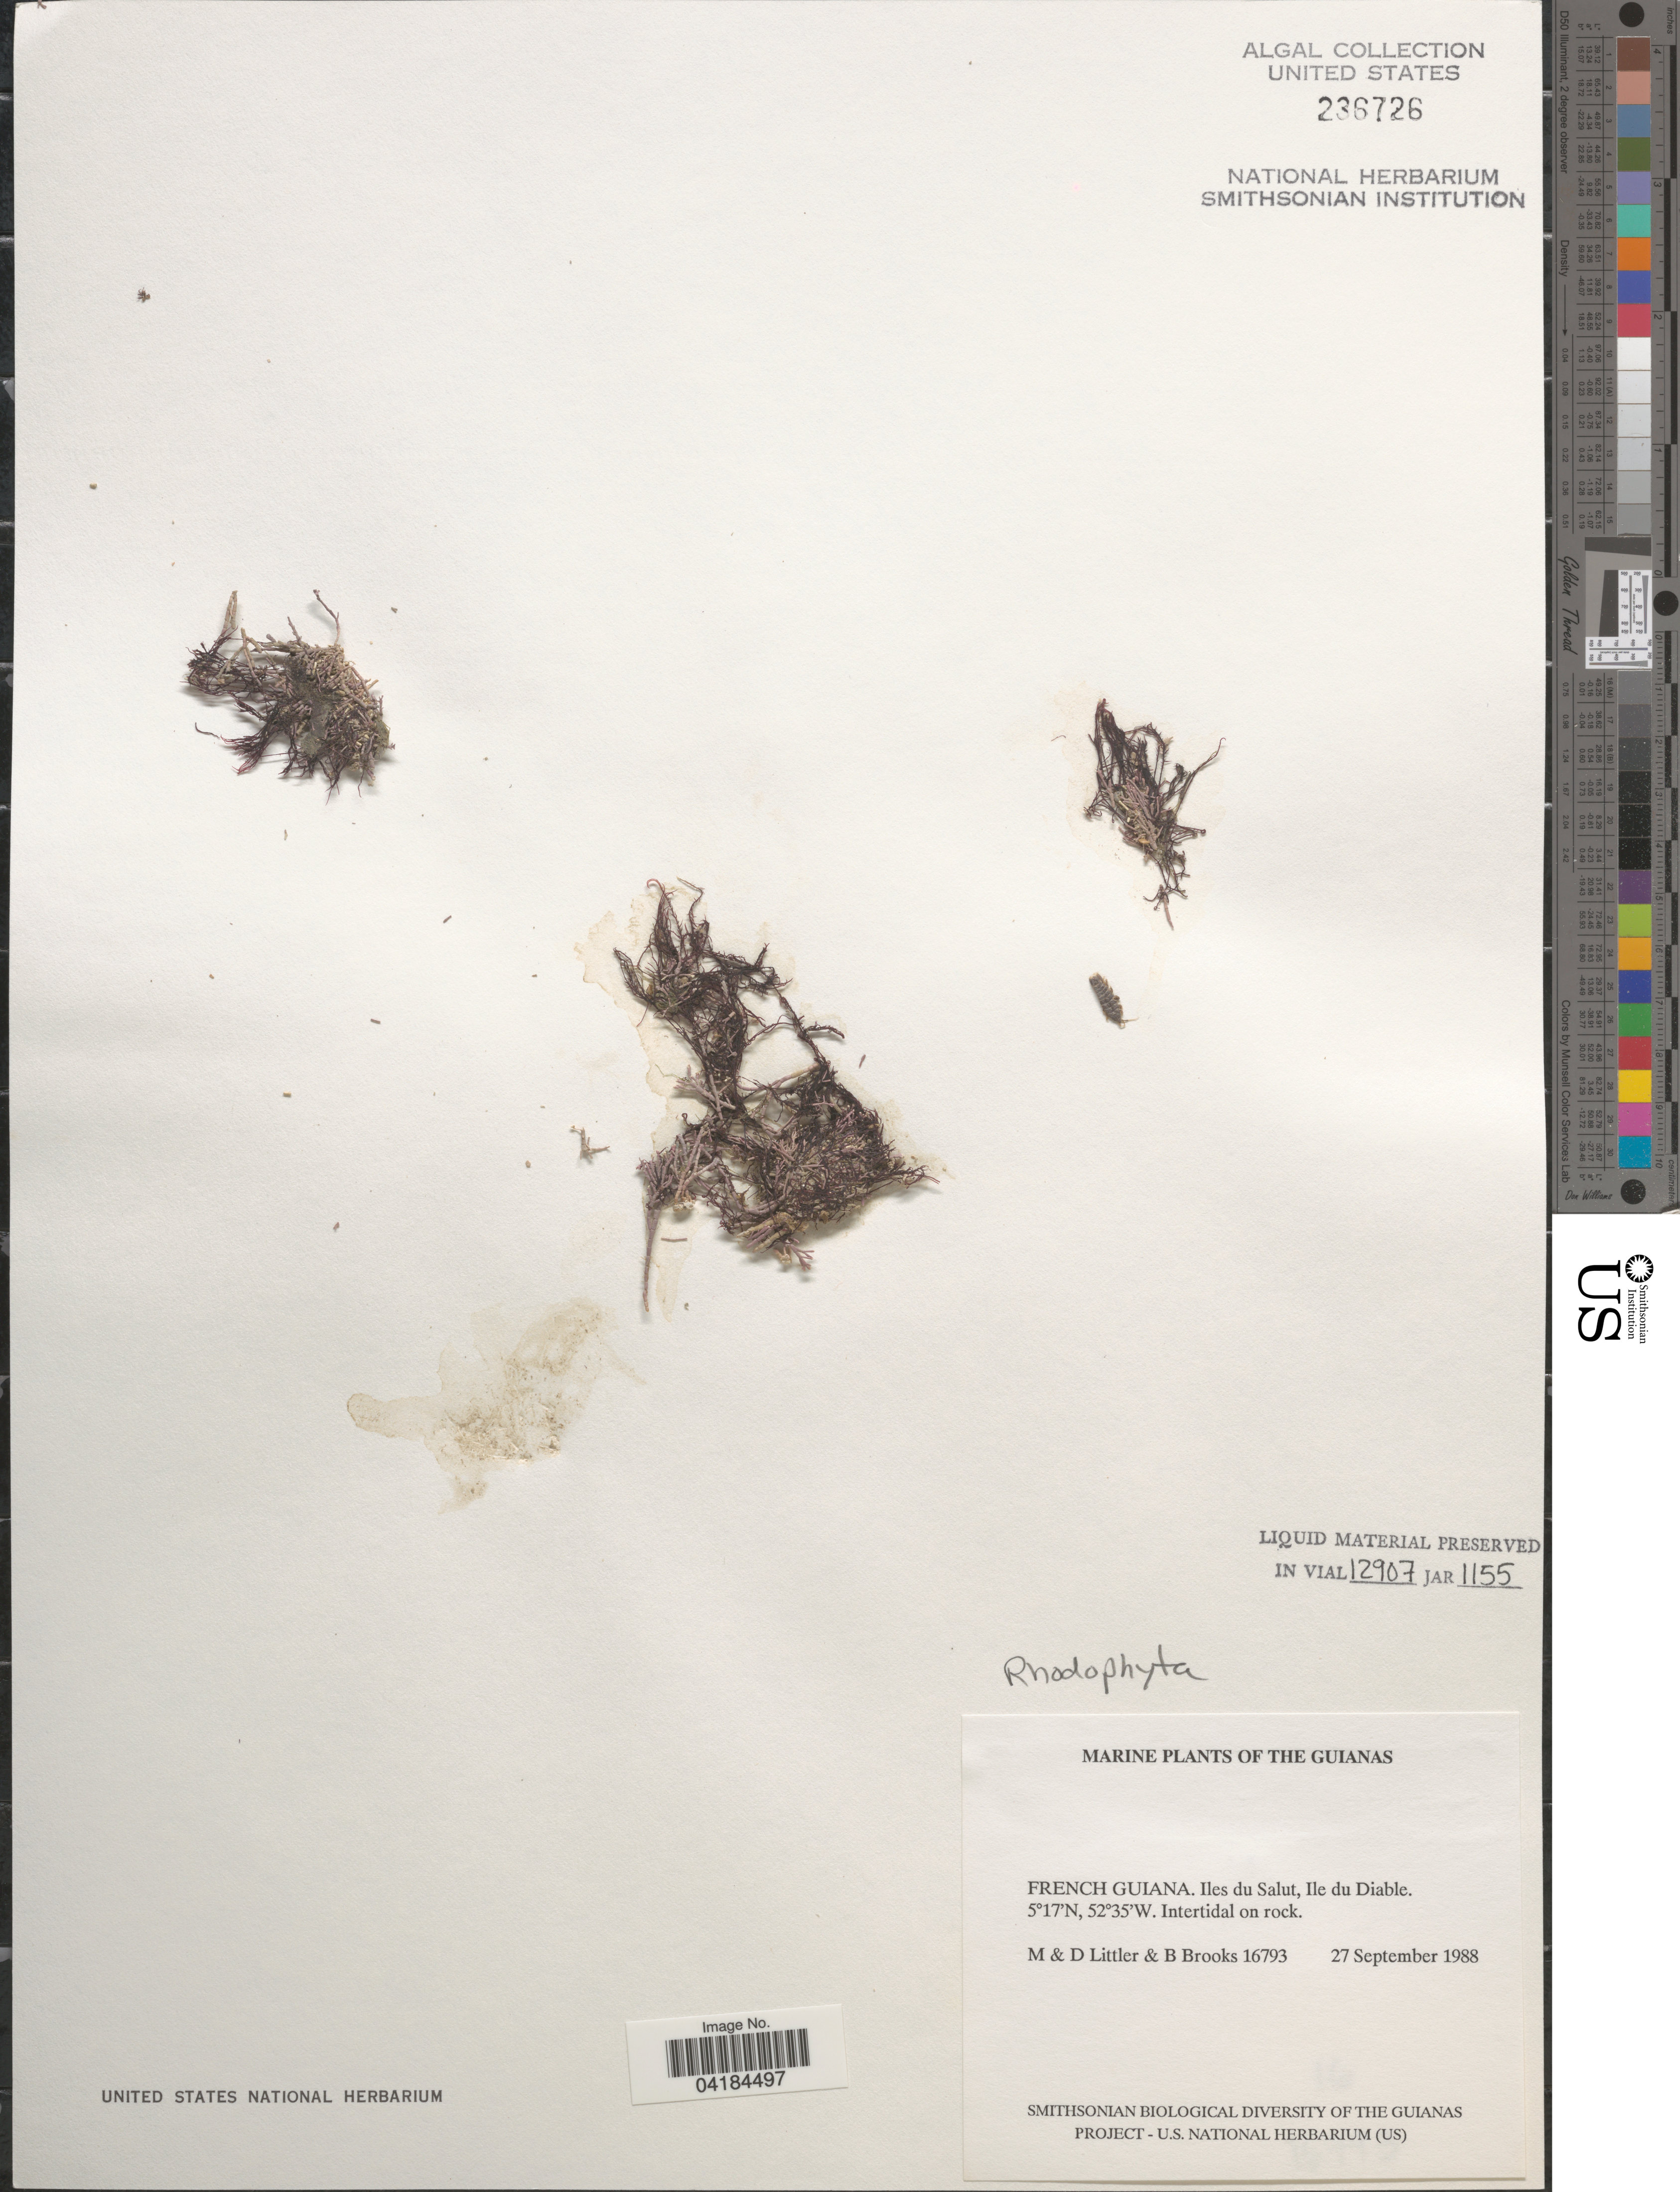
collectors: M. Littler, D. S. Littler & B. Brooks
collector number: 16793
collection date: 1988-09-27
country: French Guiana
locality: The Guianas. Iles du Salut, Ile du Diable.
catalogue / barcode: US 236726